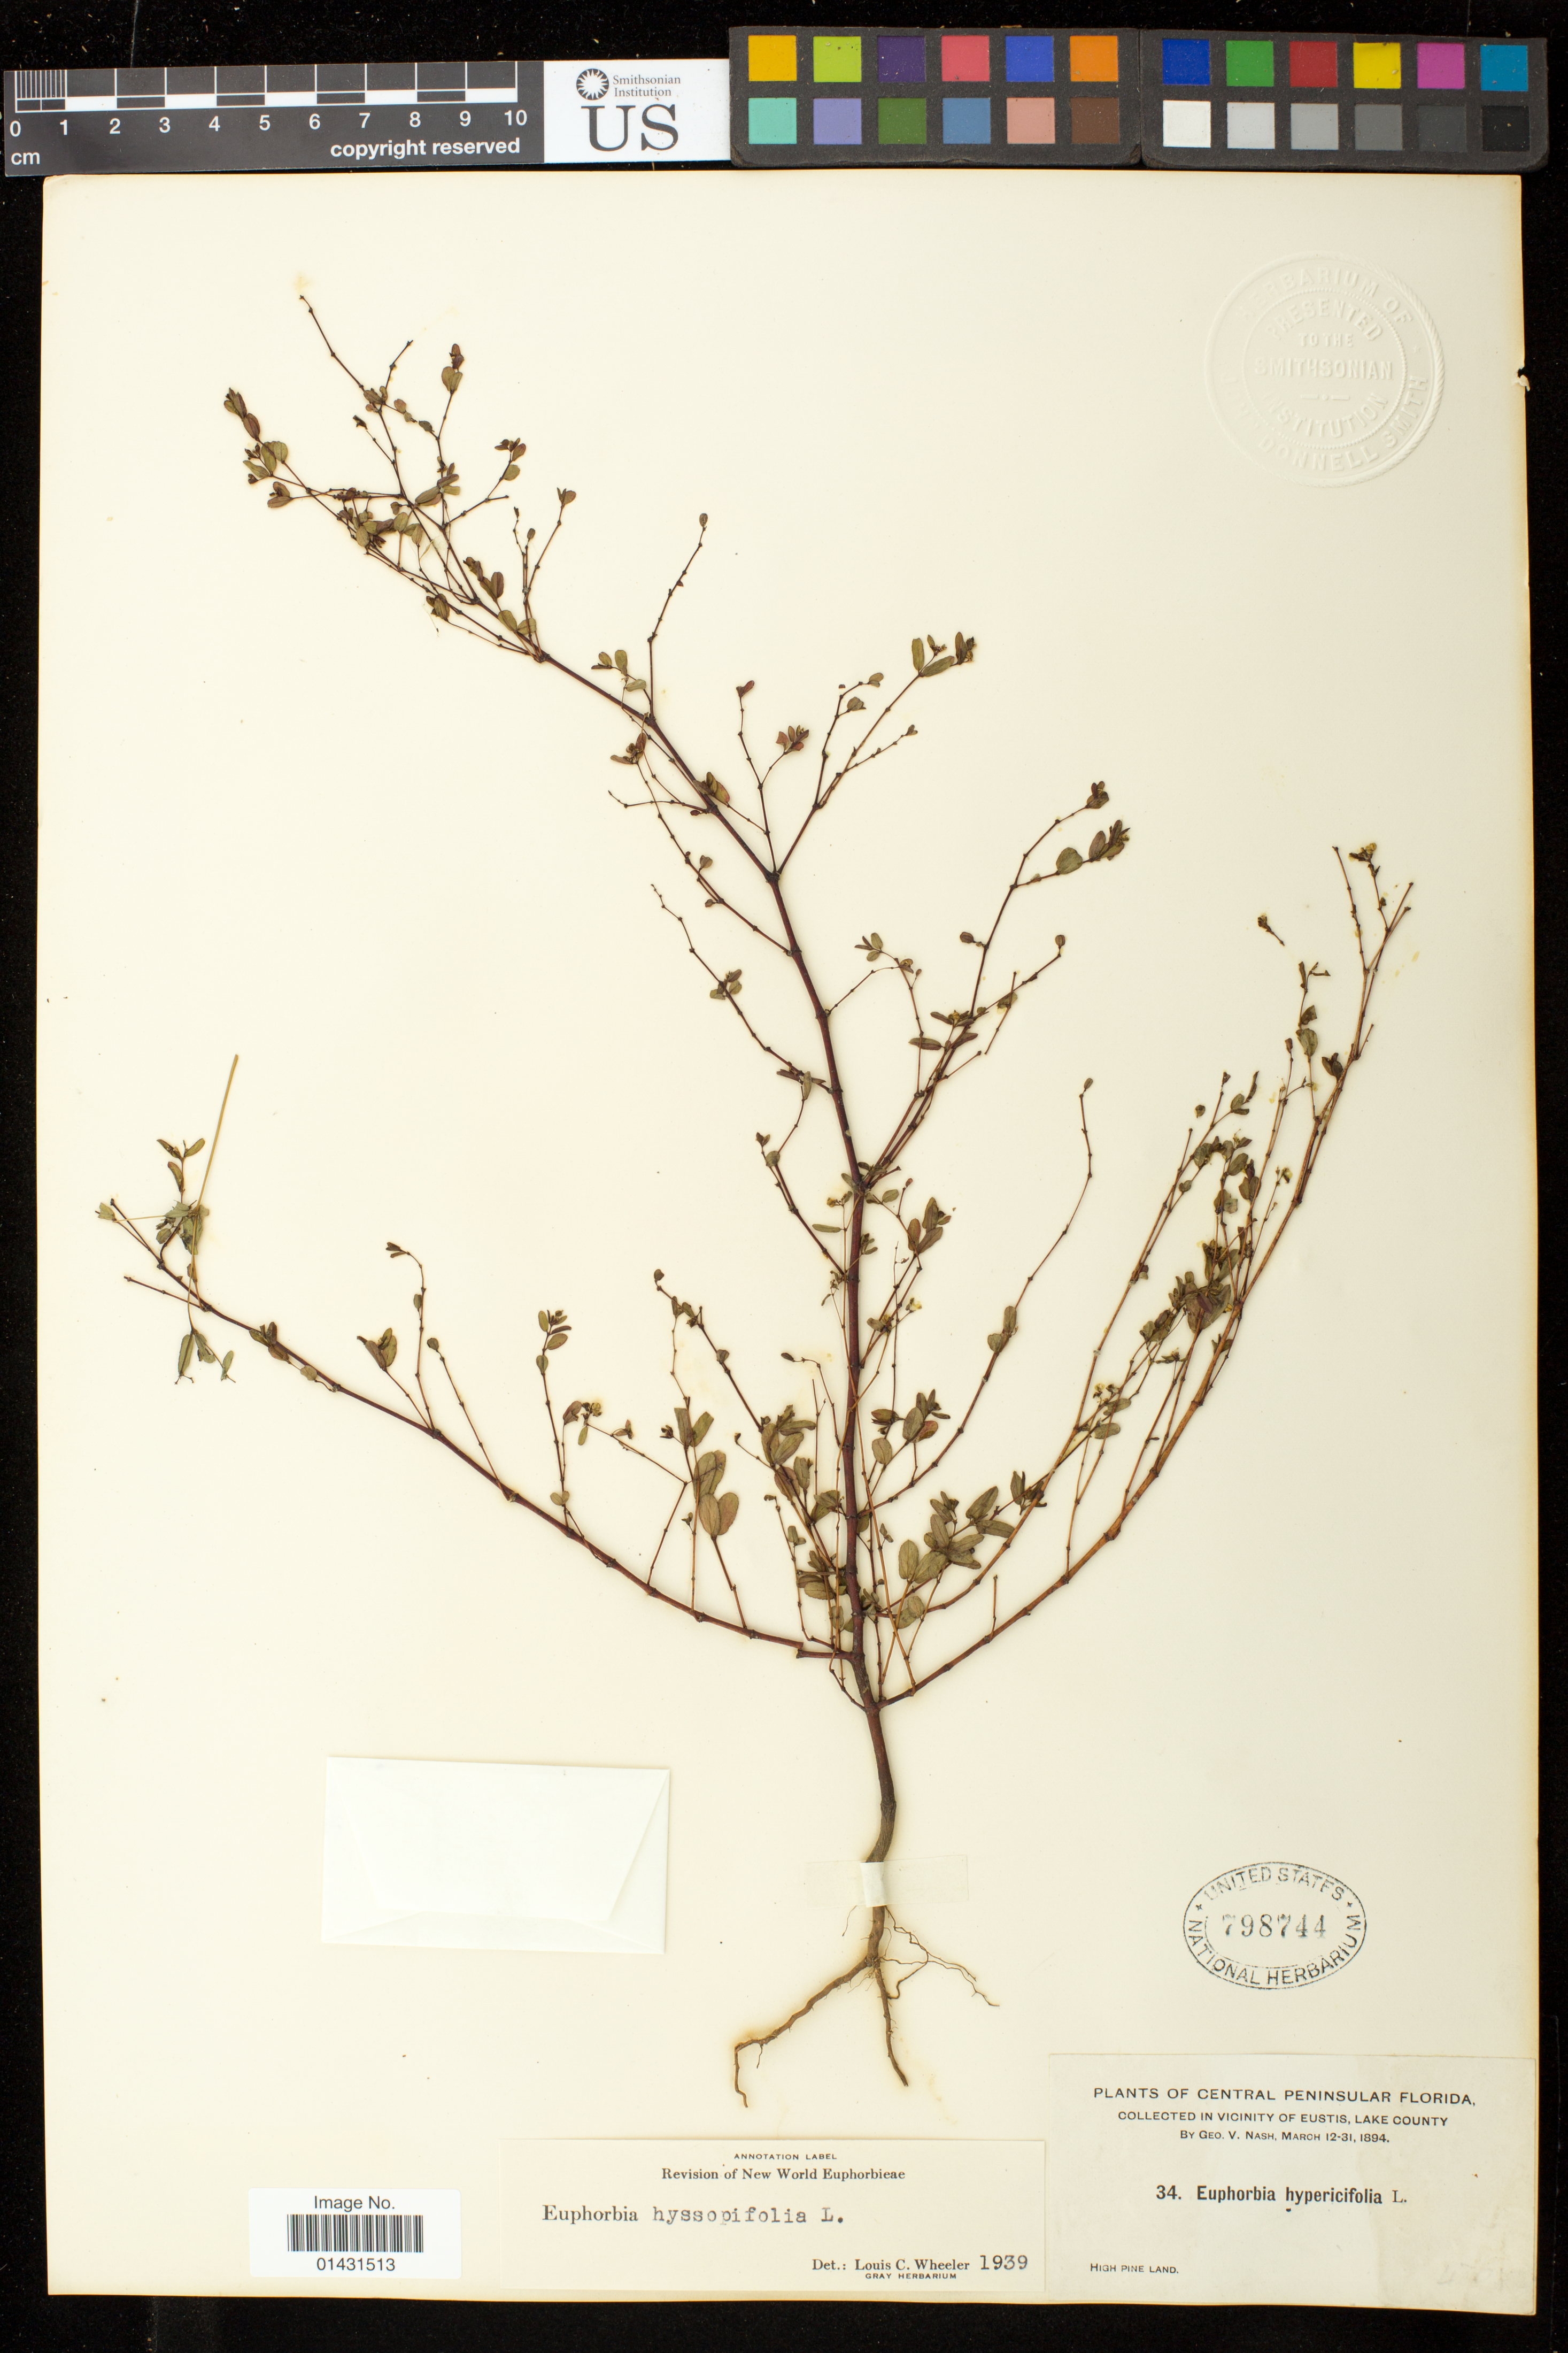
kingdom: Plantae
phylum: Tracheophyta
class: Magnoliopsida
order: Malpighiales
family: Euphorbiaceae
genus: Euphorbia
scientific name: Euphorbia hyssopifolia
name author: L.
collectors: G. V. Nash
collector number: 34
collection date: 1894-03-12/1894-03-31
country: United States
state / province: Florida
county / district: Lake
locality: Vicinity of Eustis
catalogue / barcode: US 798744